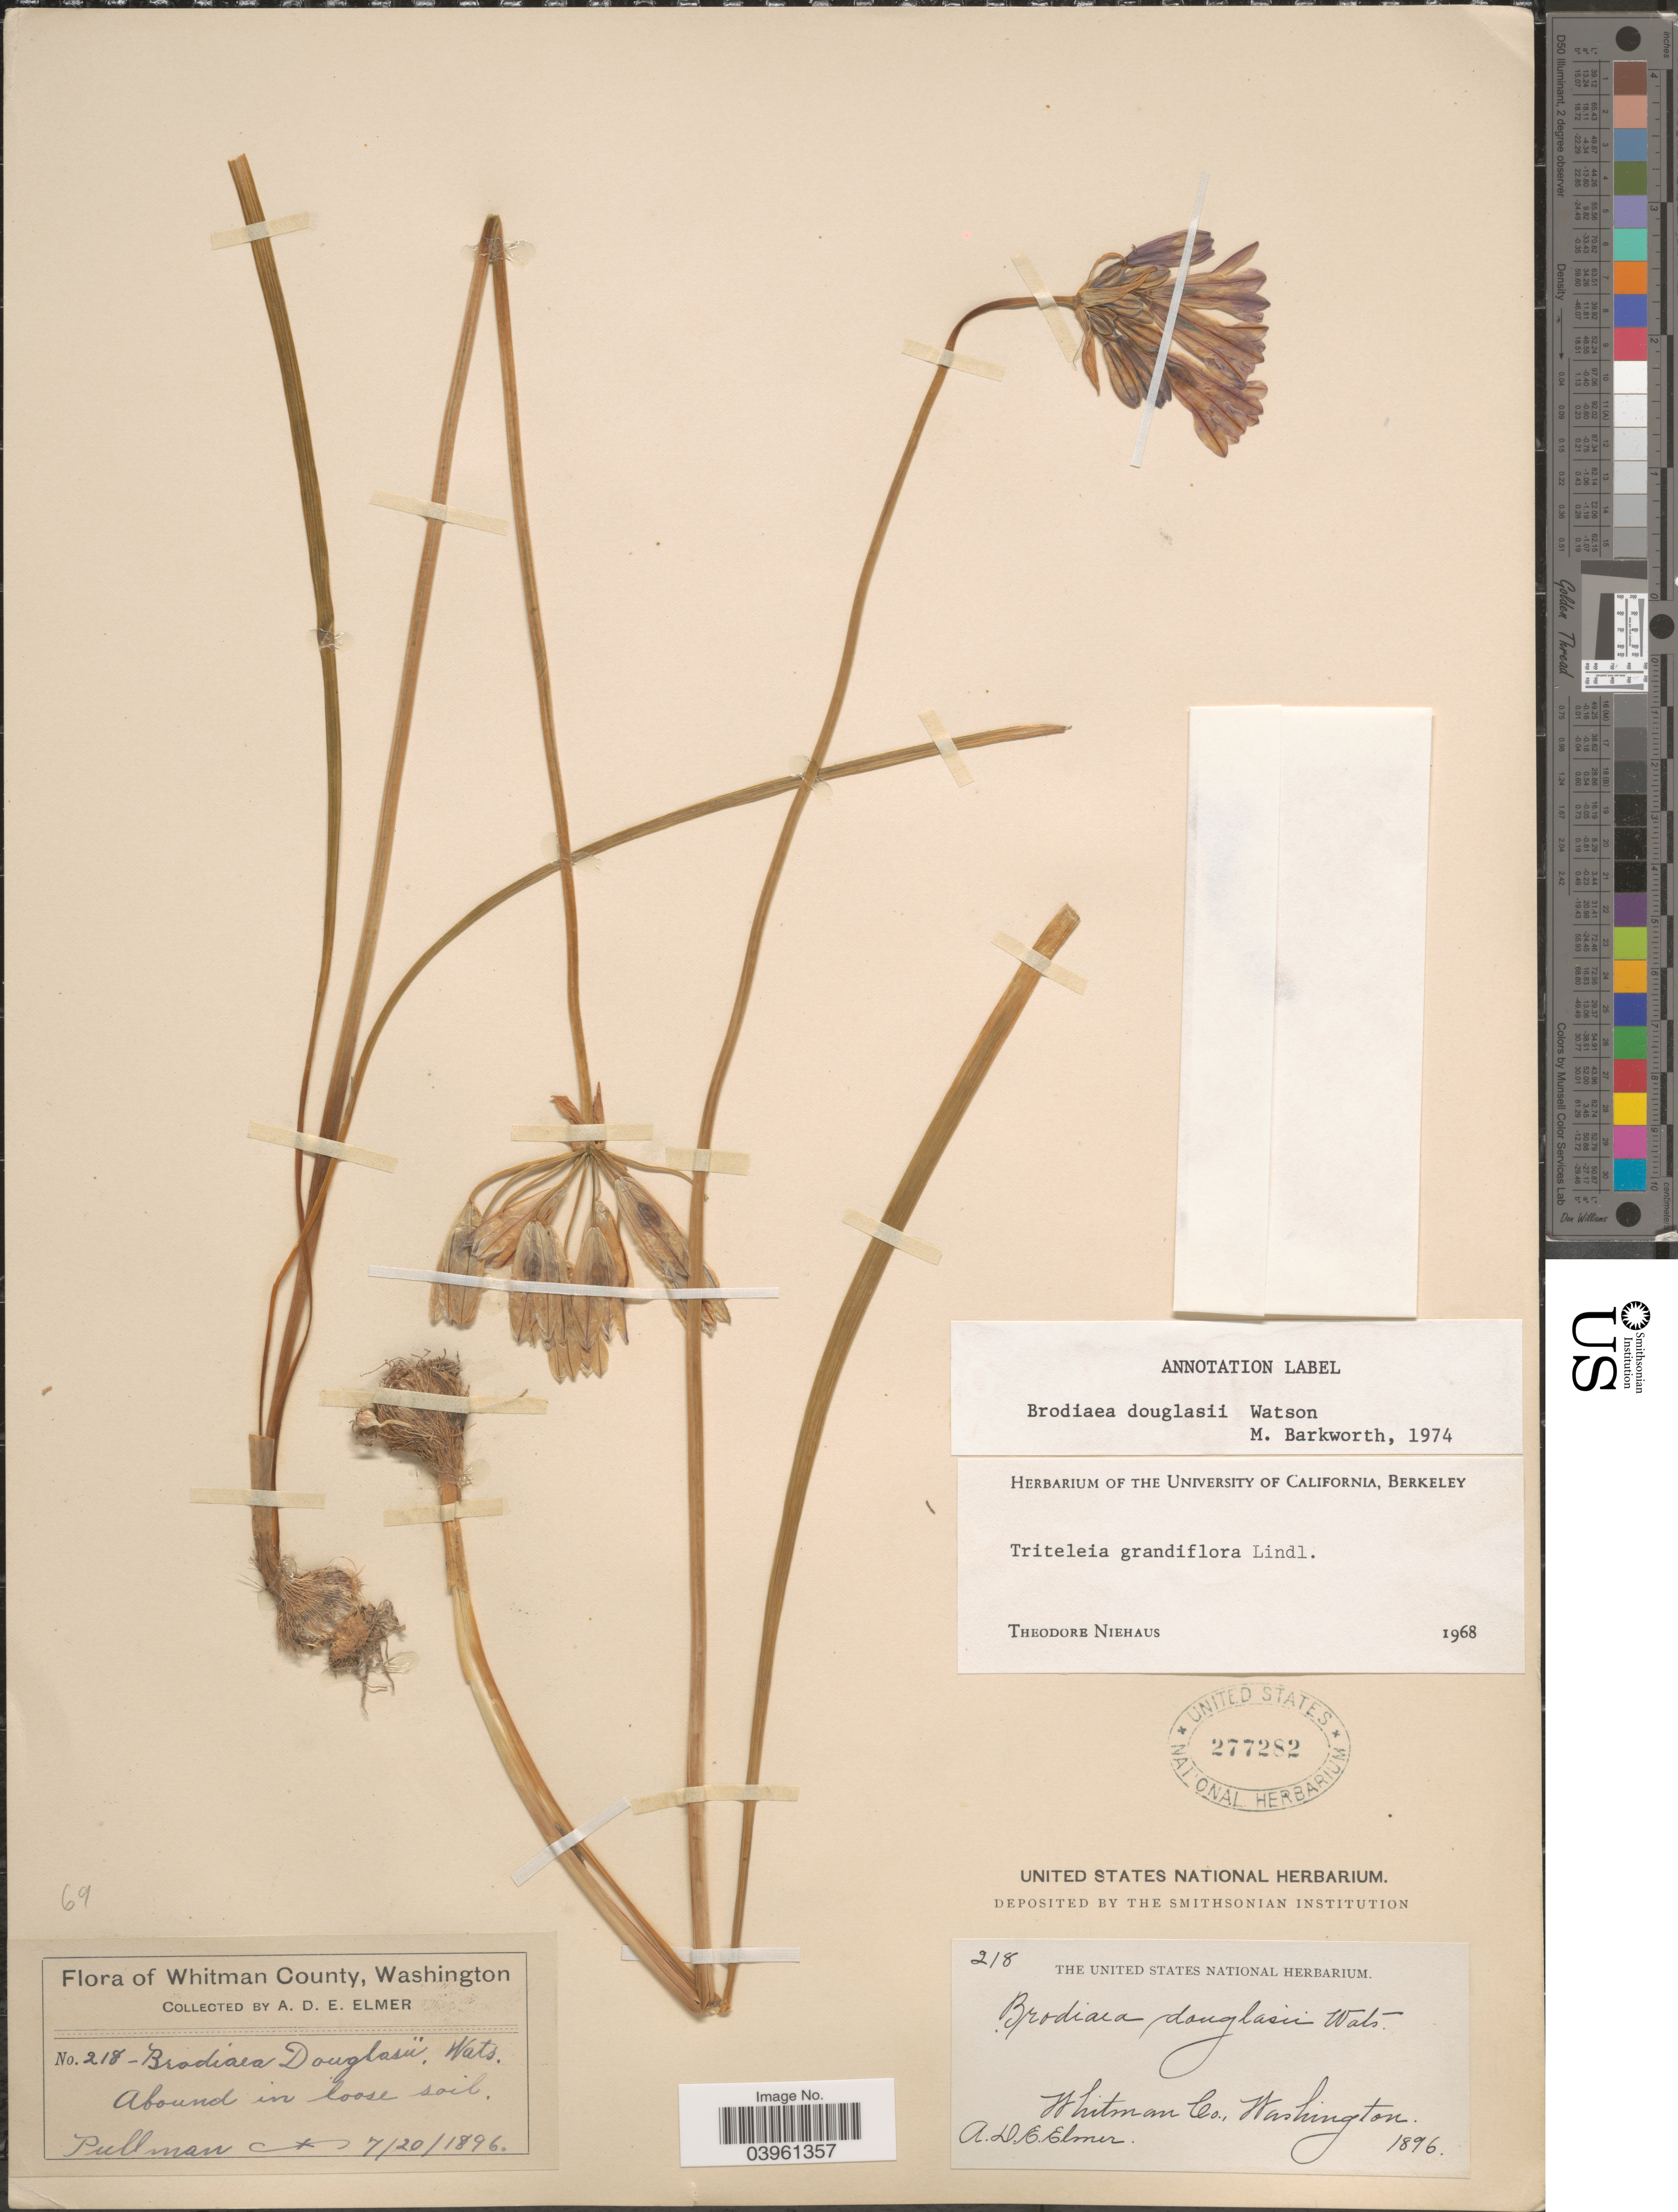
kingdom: Plantae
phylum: Tracheophyta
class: Liliopsida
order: Asparagales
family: Asparagaceae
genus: Triteleia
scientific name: Triteleia grandiflora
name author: Lindl.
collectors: A. D. E. Elmer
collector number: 218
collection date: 1896-07-20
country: United States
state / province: Washington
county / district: Whitman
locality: Whitman County. Pullman.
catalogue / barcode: US 277282